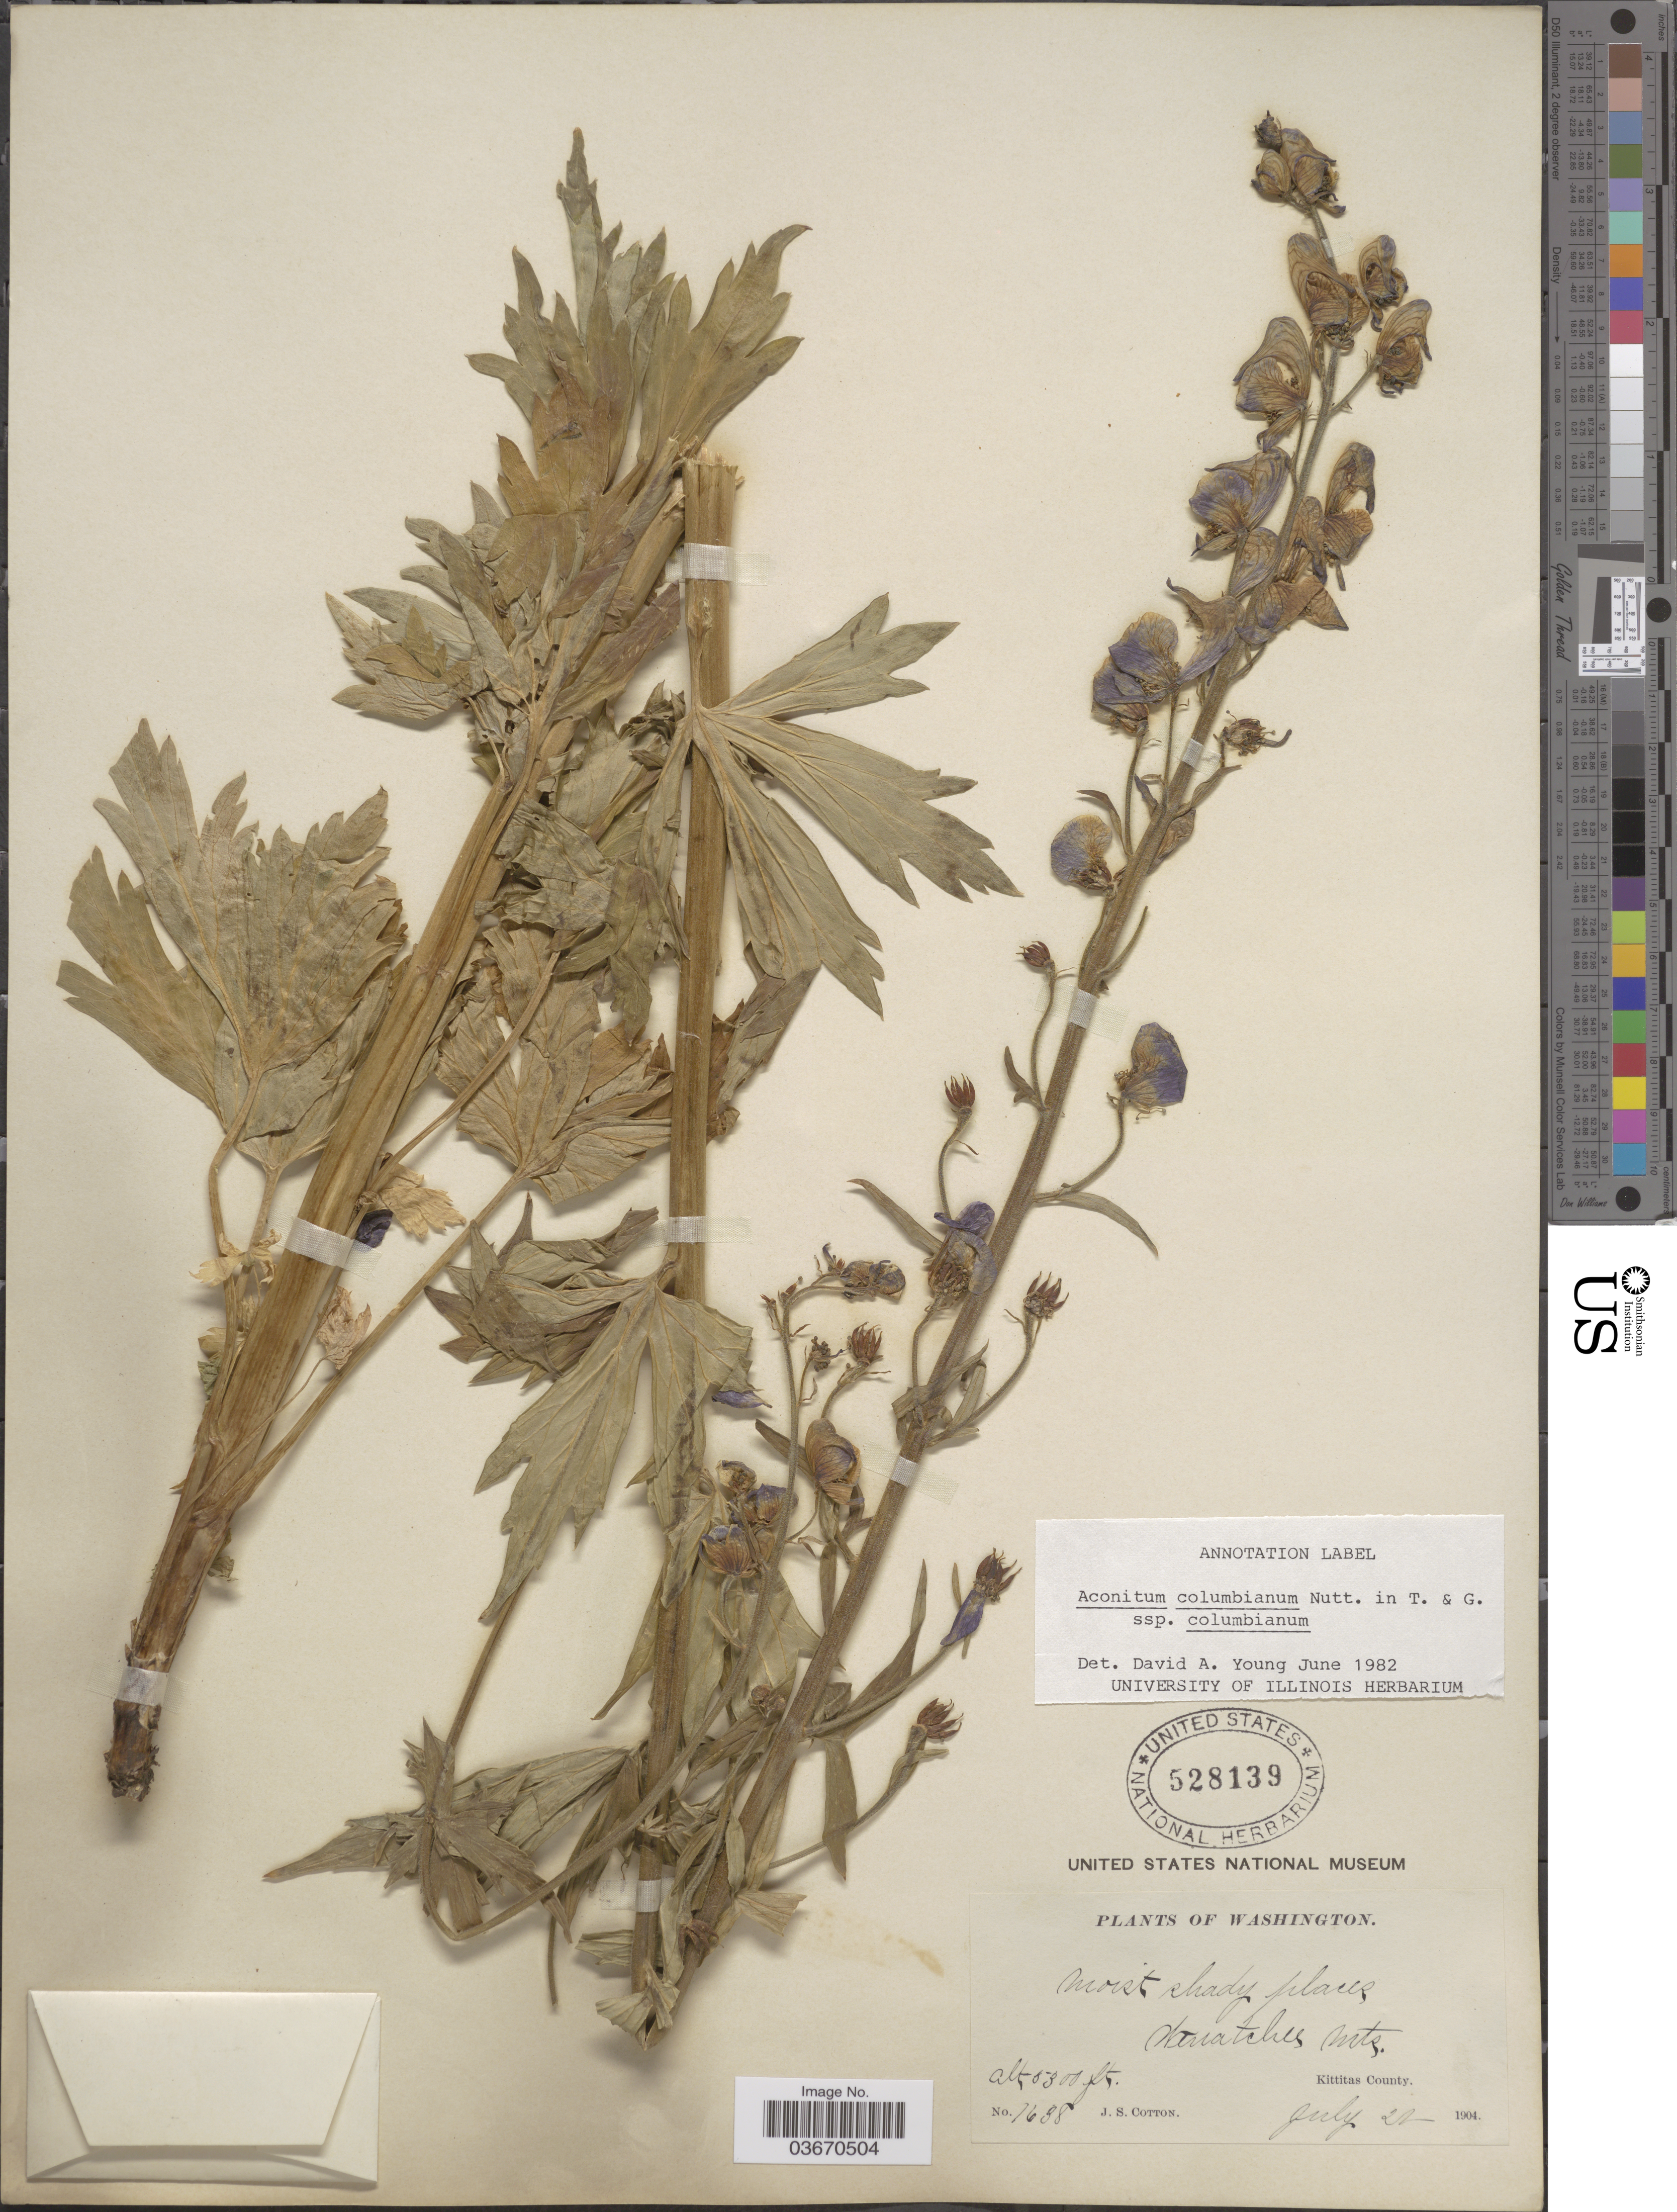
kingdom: Plantae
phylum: Tracheophyta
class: Magnoliopsida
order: Ranunculales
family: Ranunculaceae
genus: Aconitum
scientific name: Aconitum columbianum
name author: Nutt.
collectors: J. S. Cotton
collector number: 1638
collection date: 1904-07-22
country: United States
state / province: Washington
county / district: Kittitas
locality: Wenatchee Mts. Kittitas County.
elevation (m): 1615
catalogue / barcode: US 528139